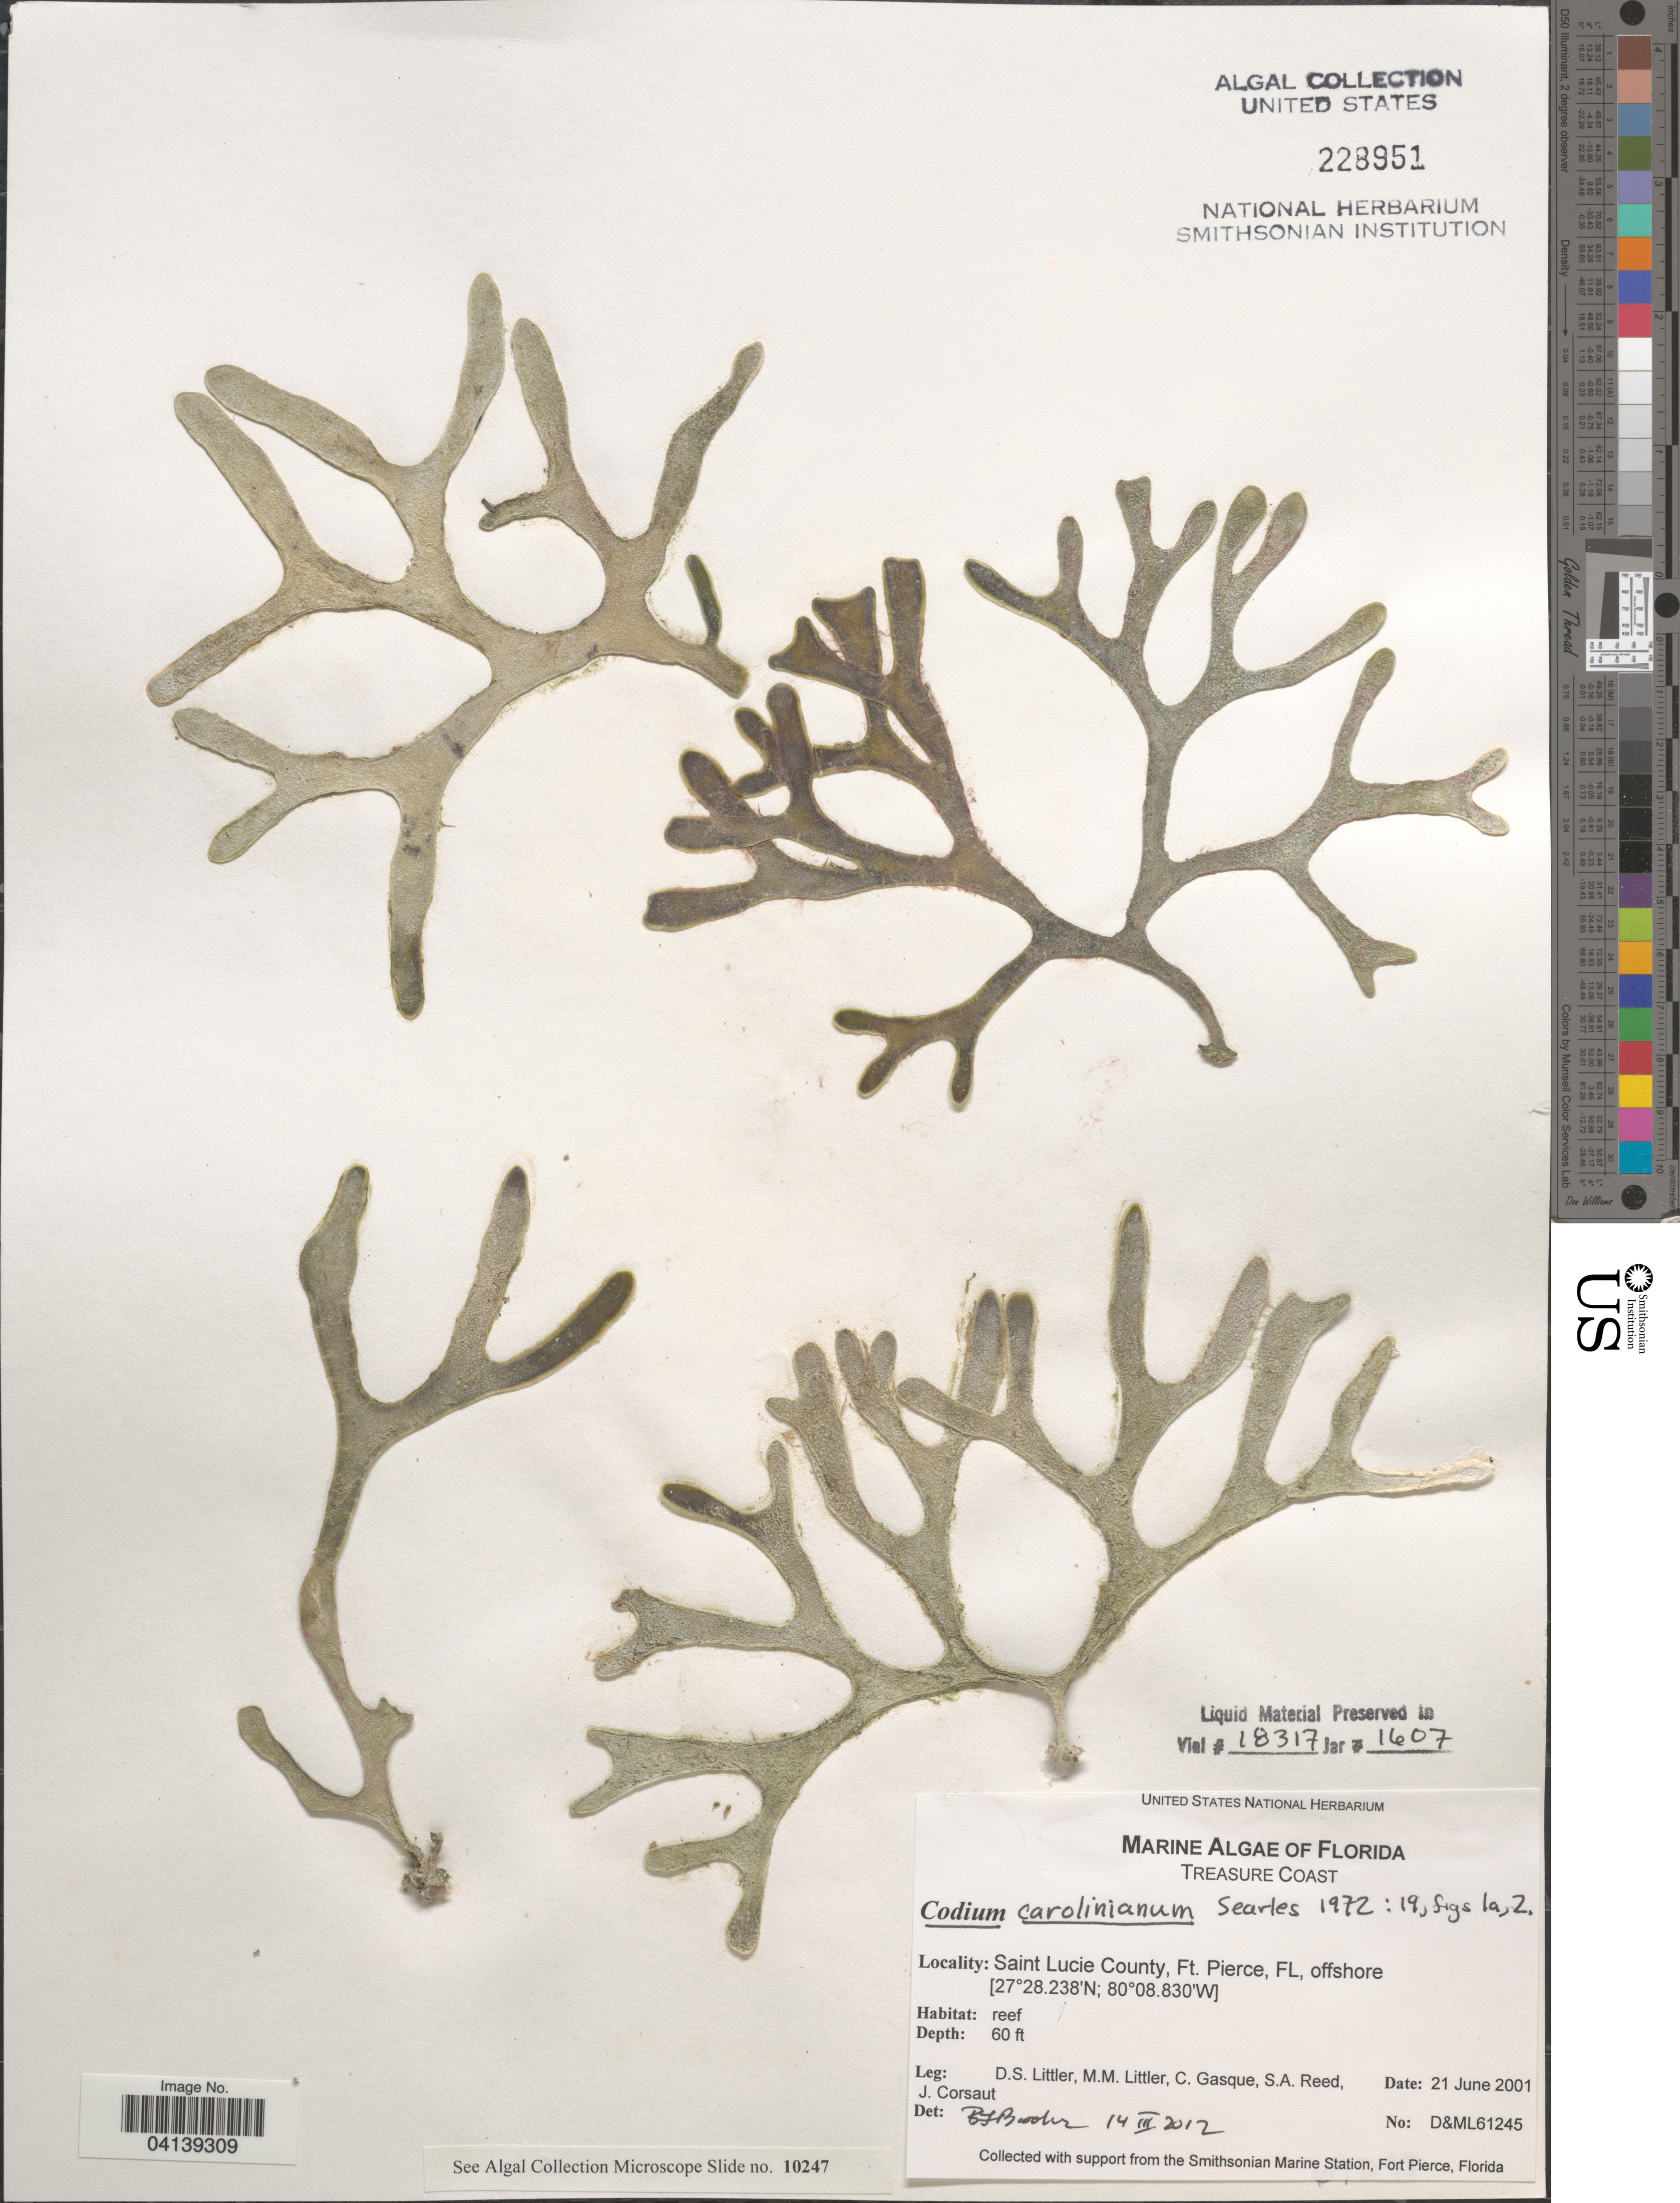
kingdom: Plantae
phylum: Chlorophyta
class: Ulvophyceae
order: Bryopsidales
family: Codiaceae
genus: Codium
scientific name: Codium carolinianum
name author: Searles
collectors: D. S. Littler, C. Gasque, S. Reed & J. Corsaut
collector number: D&ML61245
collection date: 2001-06-21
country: United States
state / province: Florida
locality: Treasure Coast. Saint Lucie County, Ft. Pierce, offshore.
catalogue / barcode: US 228951